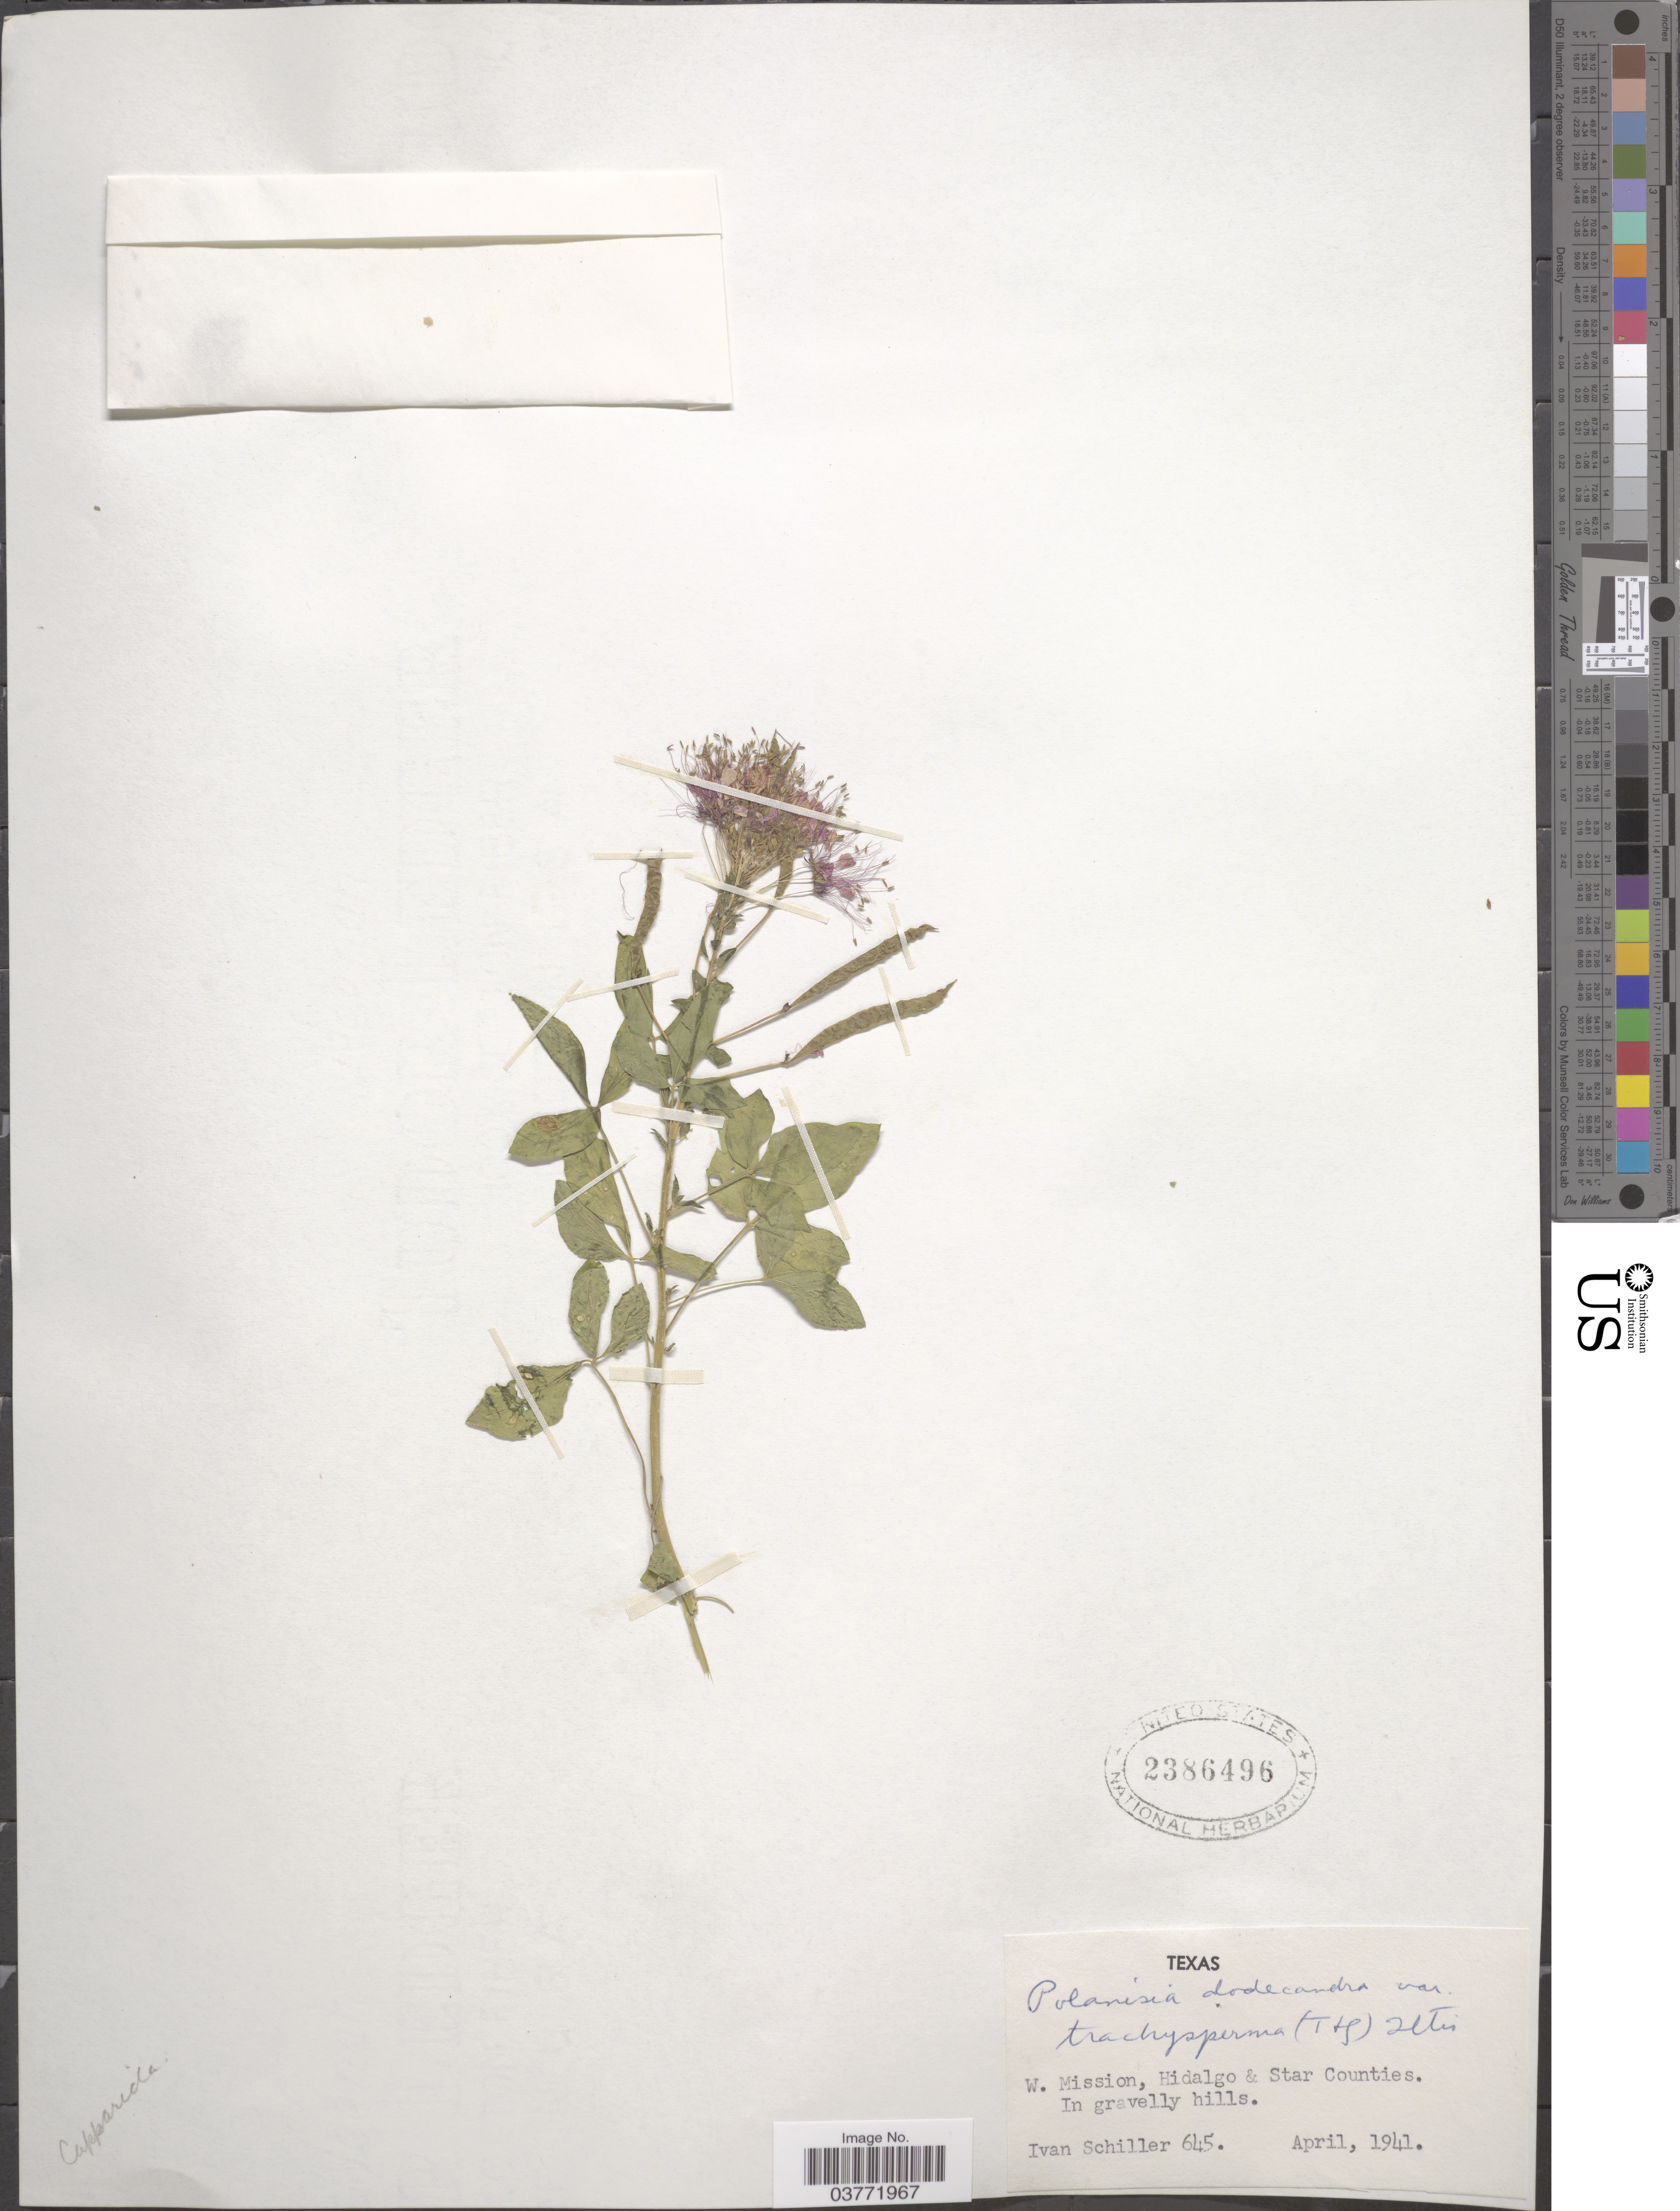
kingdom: Plantae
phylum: Tracheophyta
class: Magnoliopsida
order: Brassicales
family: Cleomaceae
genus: Polanisia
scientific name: Polanisia trachysperma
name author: Torr. & A. Gray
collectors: I. Schiller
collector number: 645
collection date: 1941-04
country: United States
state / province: Texas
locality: W. Mission, Hidalgo & Star Counties.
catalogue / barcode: US 2386496